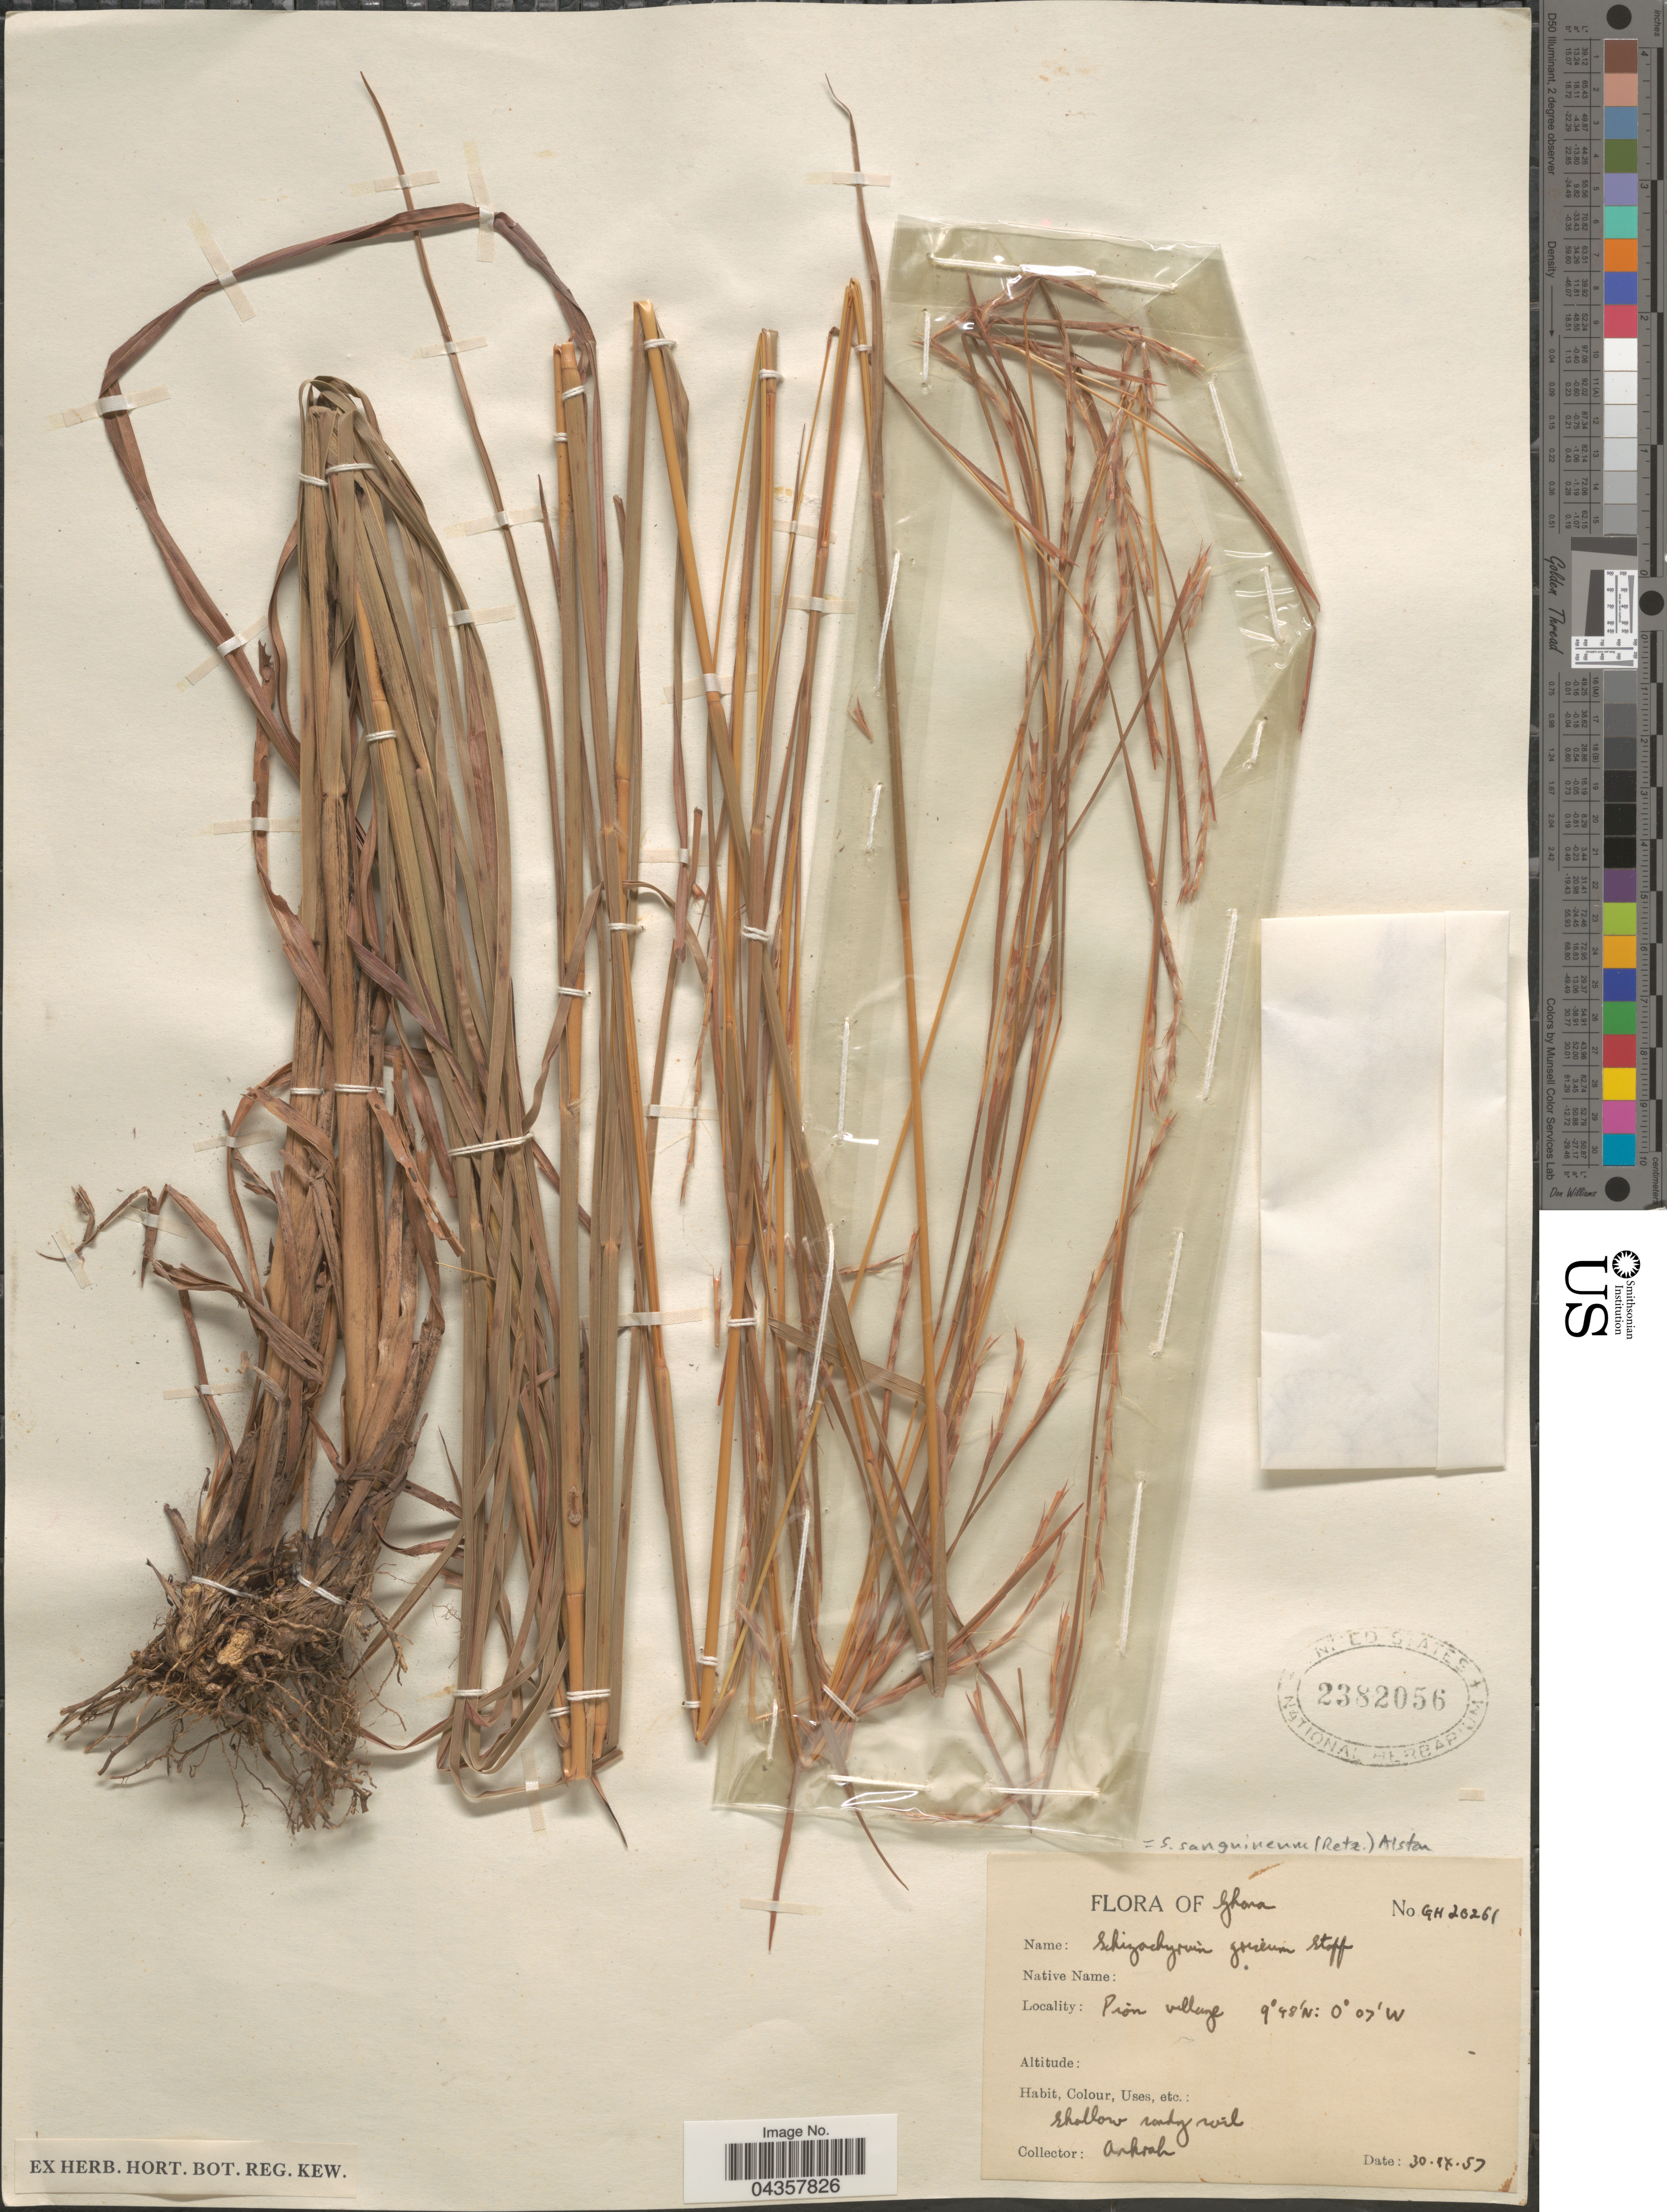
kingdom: Plantae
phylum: Tracheophyta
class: Liliopsida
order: Poales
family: Poaceae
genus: Schizachyrium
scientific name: Schizachyrium sanguineum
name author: (Retz.) Alston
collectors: J. Ankrah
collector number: GH20261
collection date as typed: Transcribed d/m/y: 30/9/57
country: Ghana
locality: Pion village.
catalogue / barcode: US 2382056